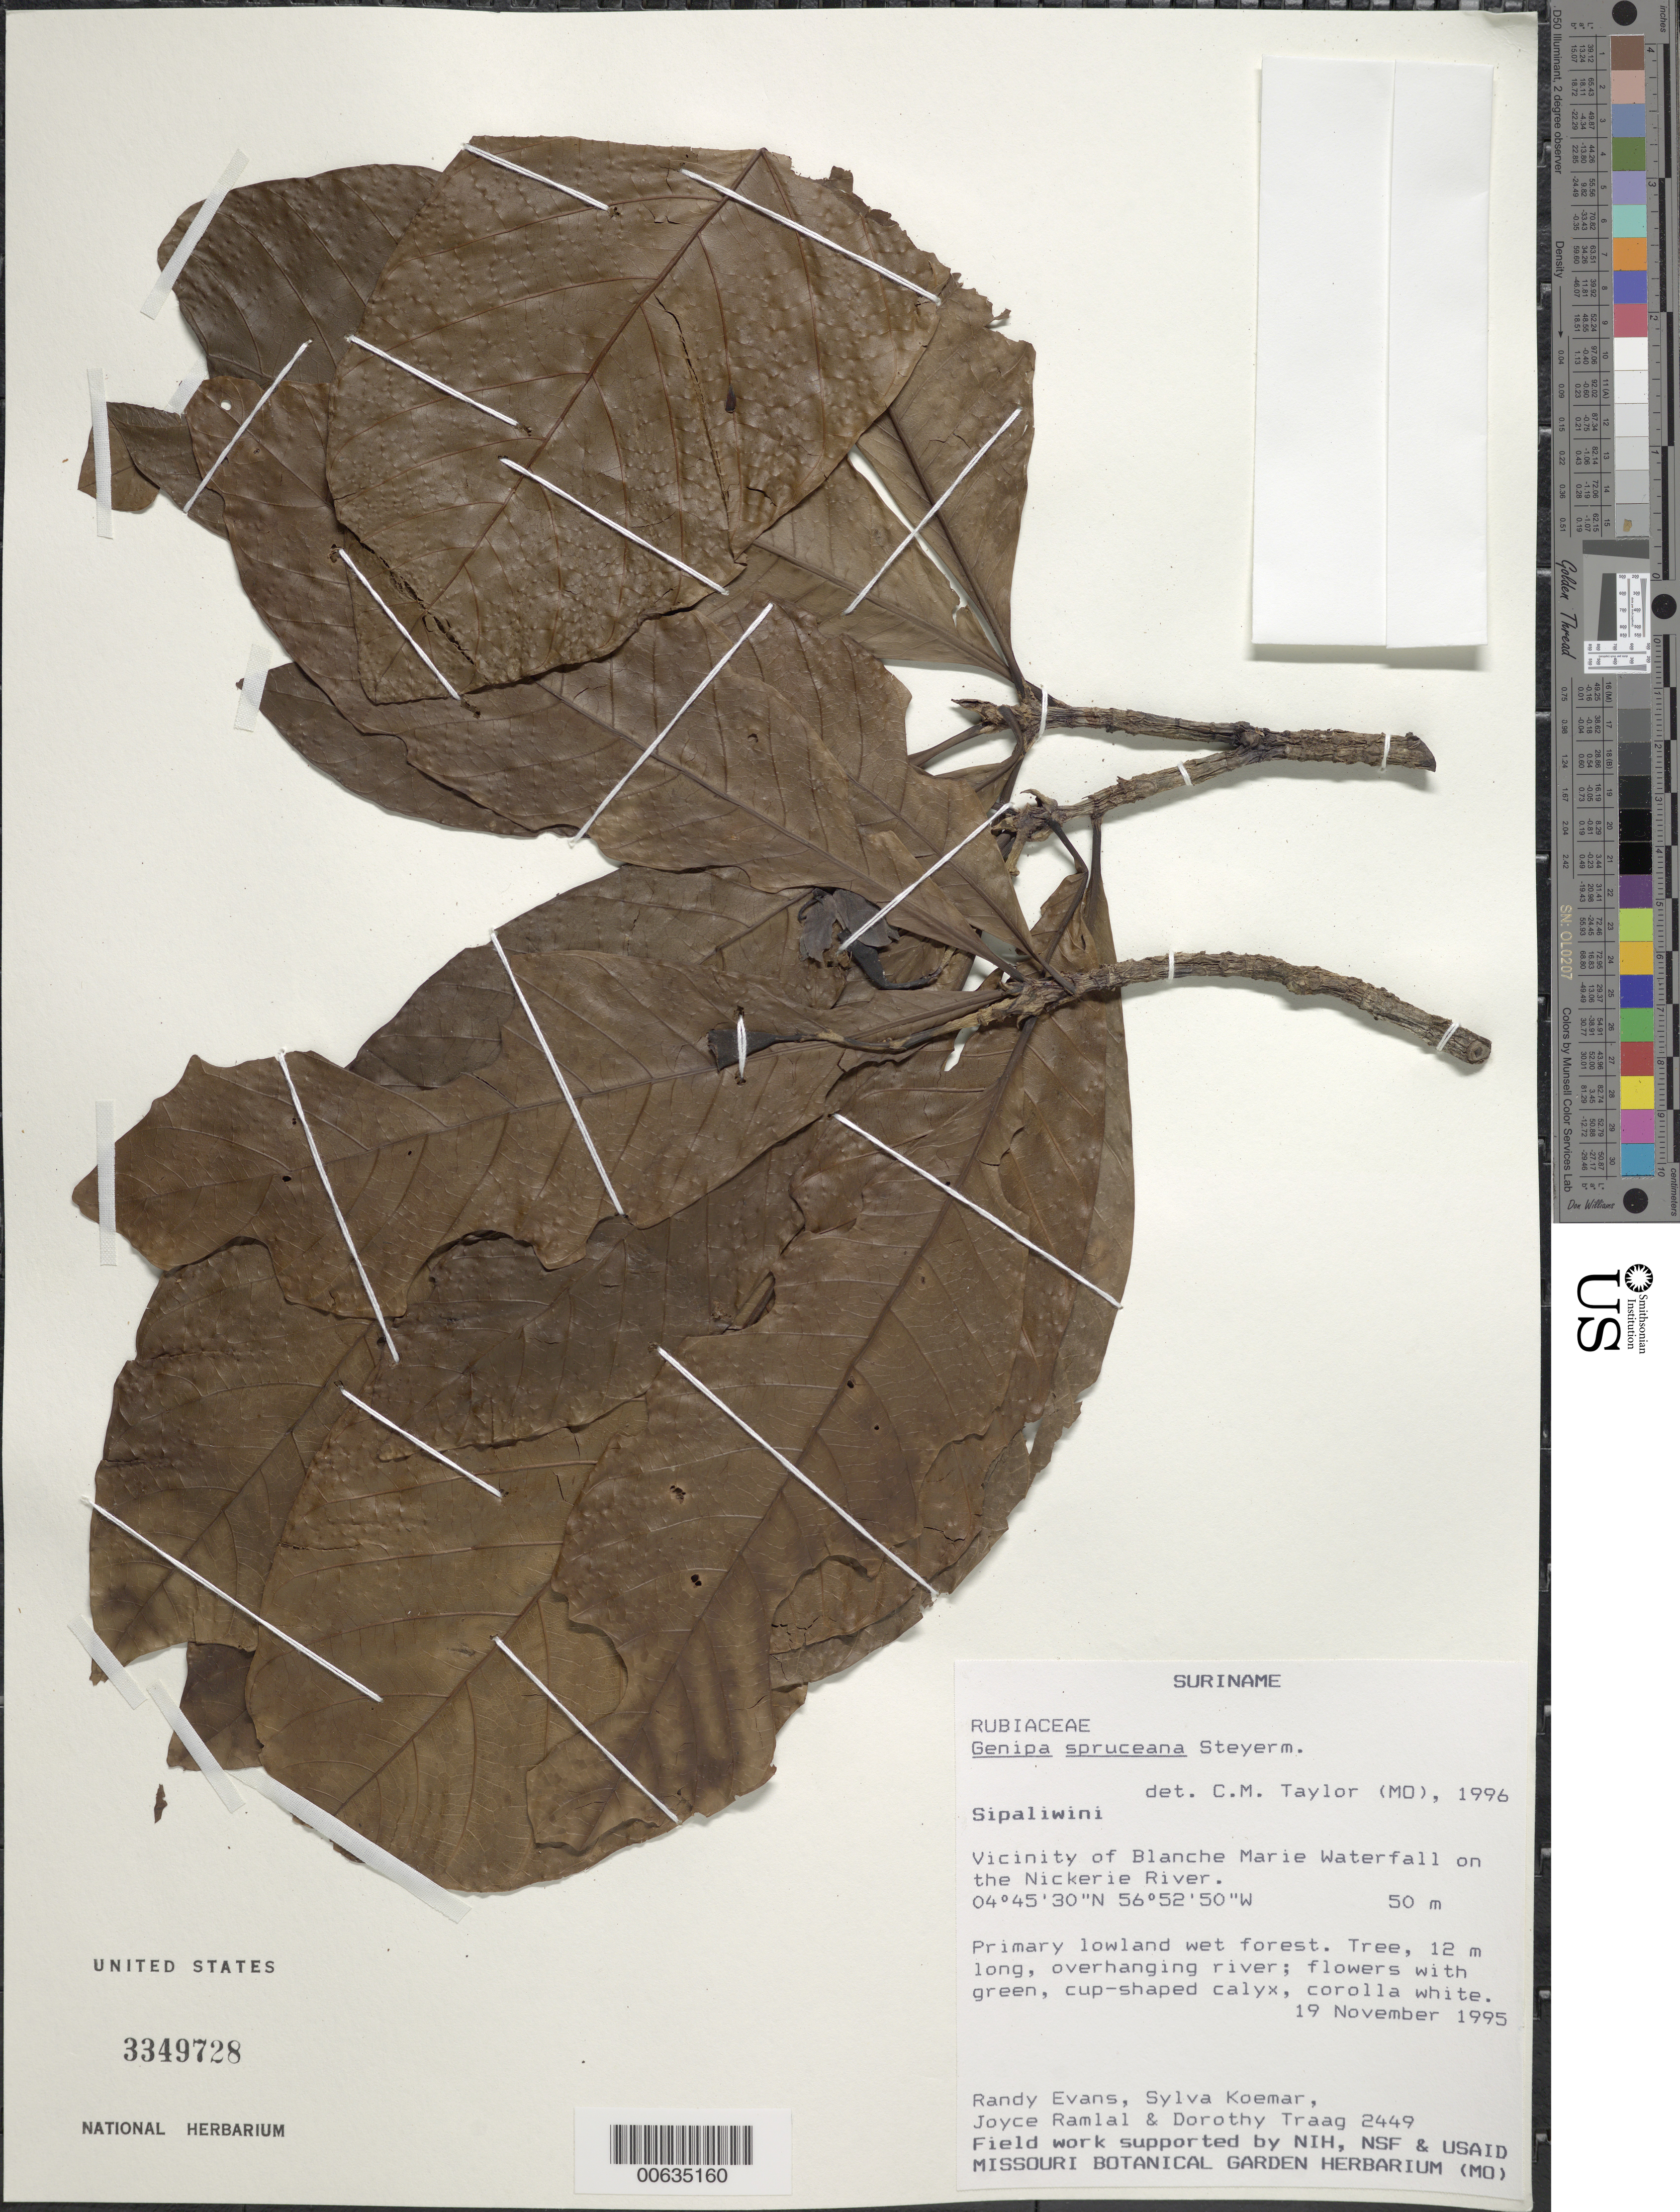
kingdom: Plantae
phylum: Tracheophyta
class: Magnoliopsida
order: Gentianales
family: Rubiaceae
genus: Genipa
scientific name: Genipa spruceana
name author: Steyerm.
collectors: R. Evans, S. Koemar, J. Ramlal & D. Traag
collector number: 2449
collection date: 1995-11-19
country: Suriname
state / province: Sipaliwini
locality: Vicinity of Blanche Marie Waterfall on the Nickerie River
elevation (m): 50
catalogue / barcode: US 3349728